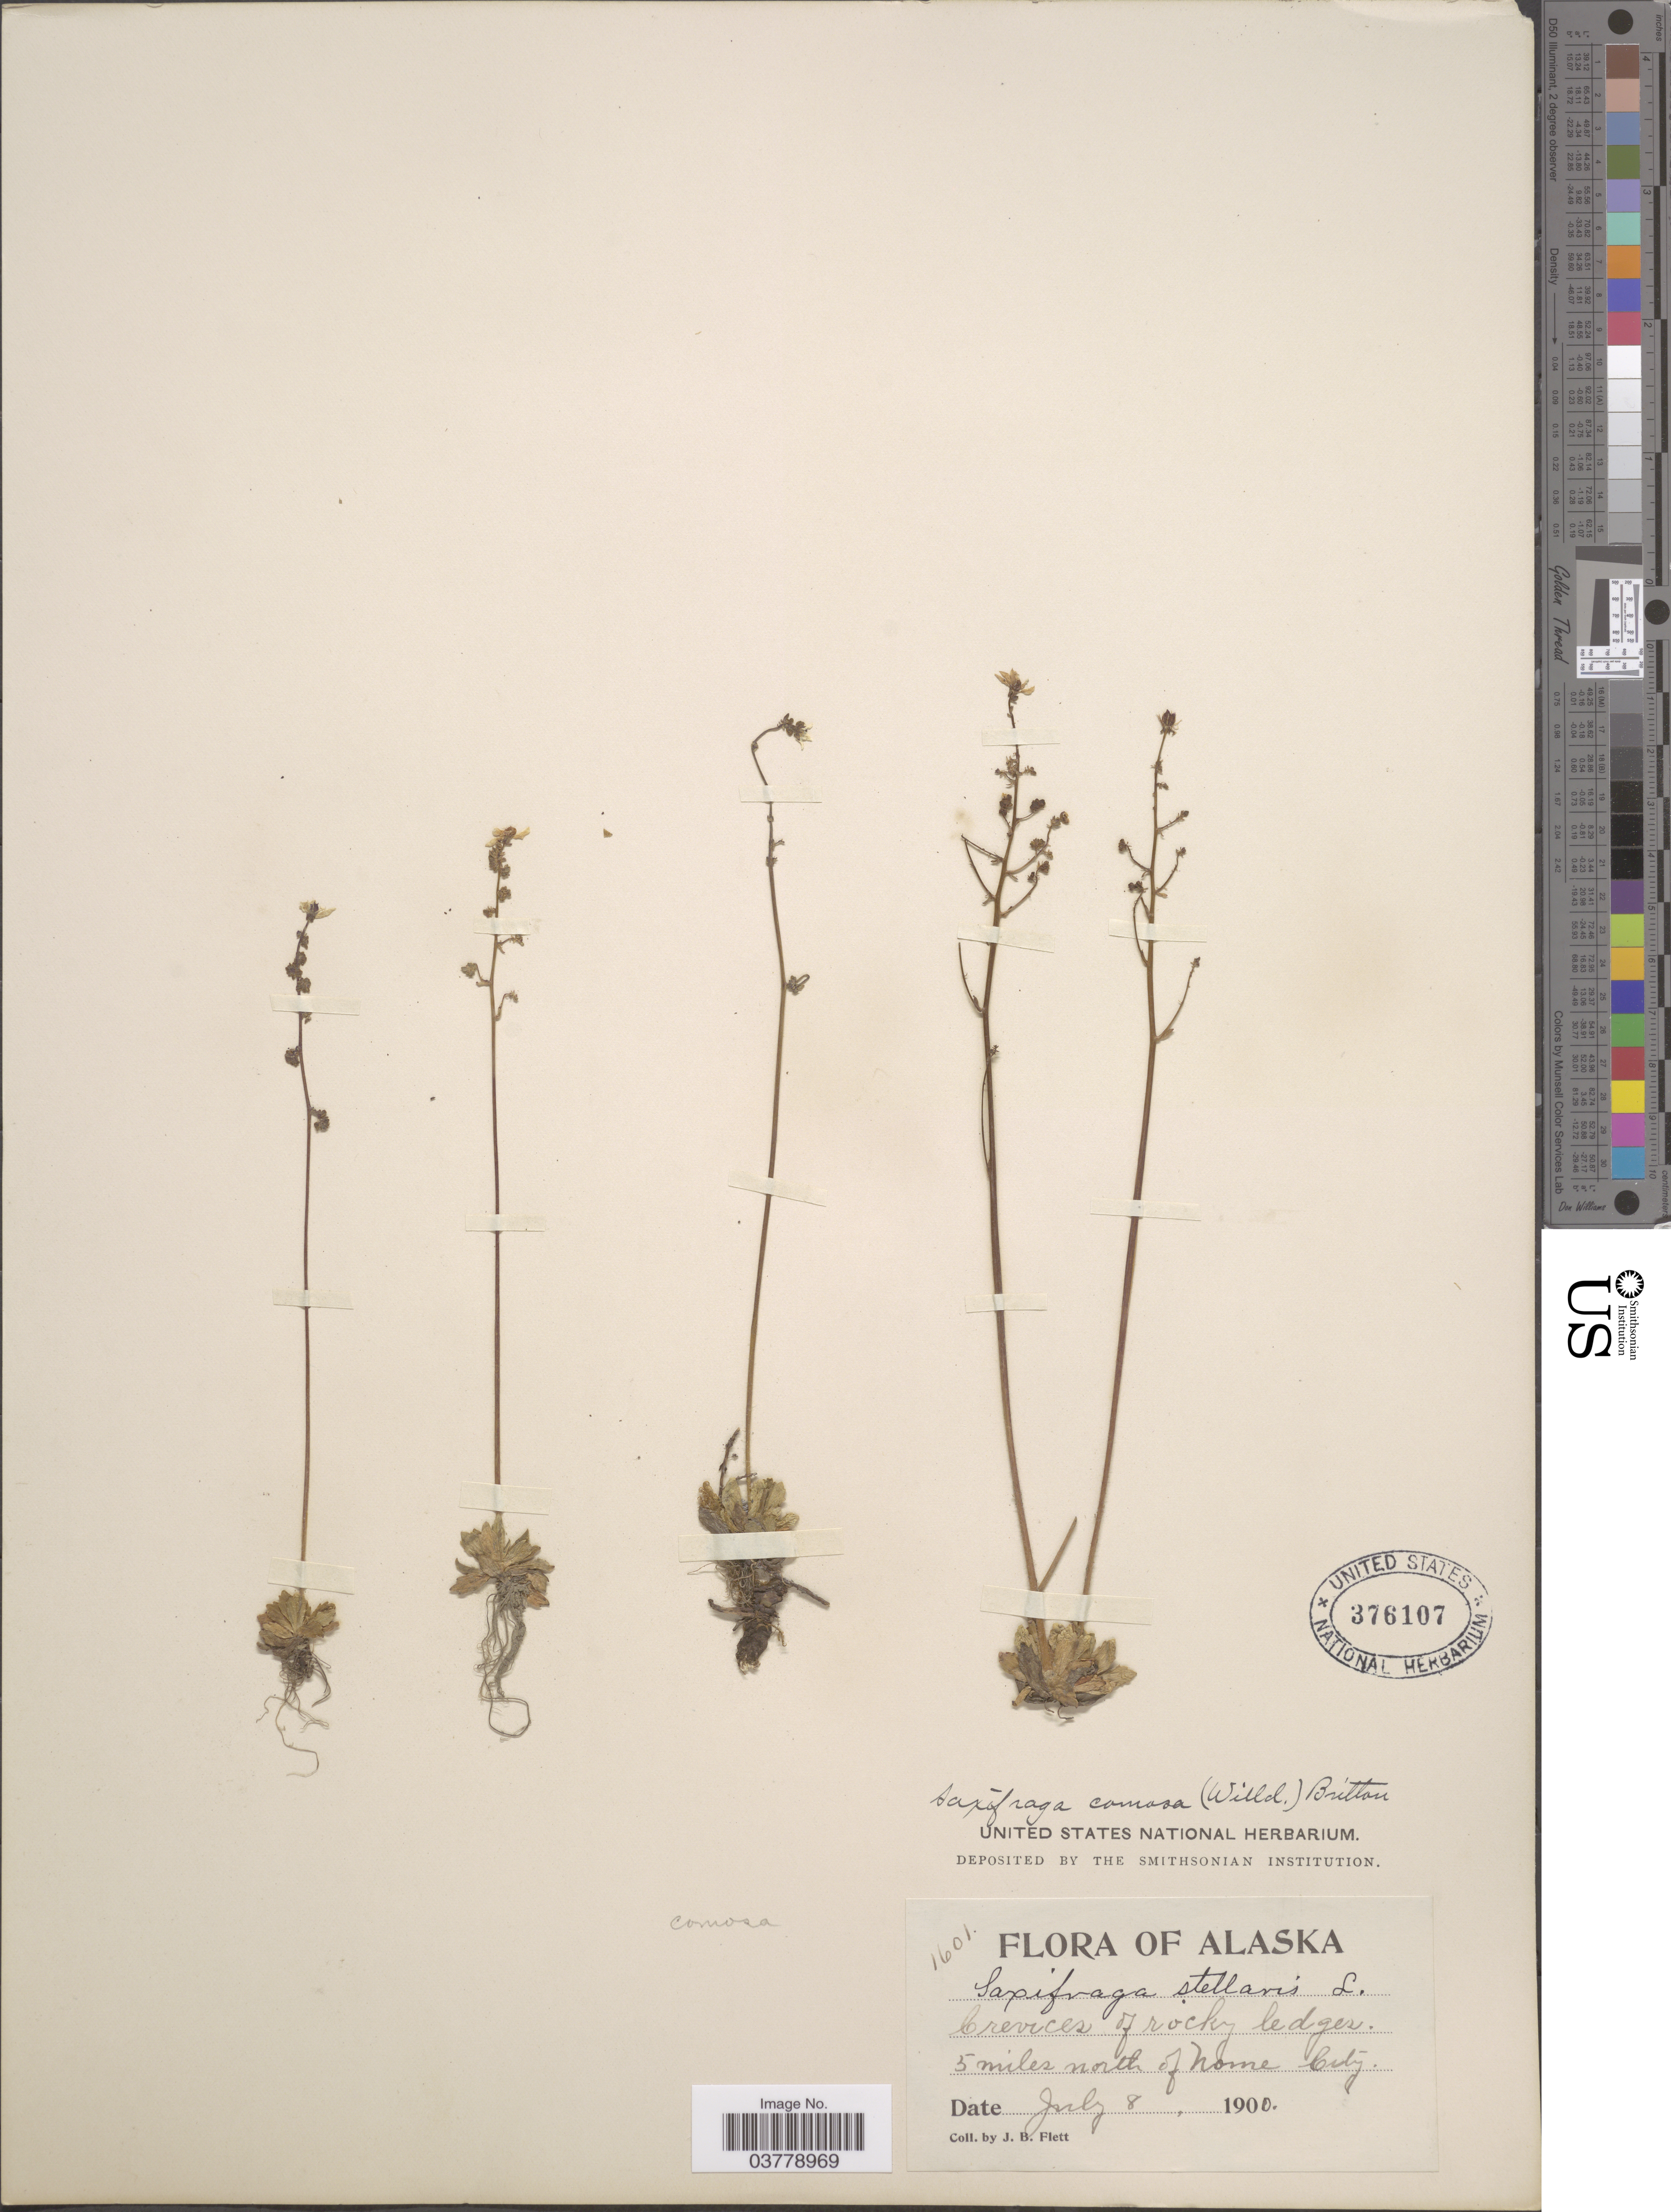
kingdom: Plantae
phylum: Tracheophyta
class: Magnoliopsida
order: Saxifragales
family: Saxifragaceae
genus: Micranthes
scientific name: Micranthes foliolosa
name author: (R. Br.) Gornall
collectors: J. Flett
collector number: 1601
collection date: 1900-07-08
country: United States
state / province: Alaska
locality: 5 miles north of Nome City.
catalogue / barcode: US 376107